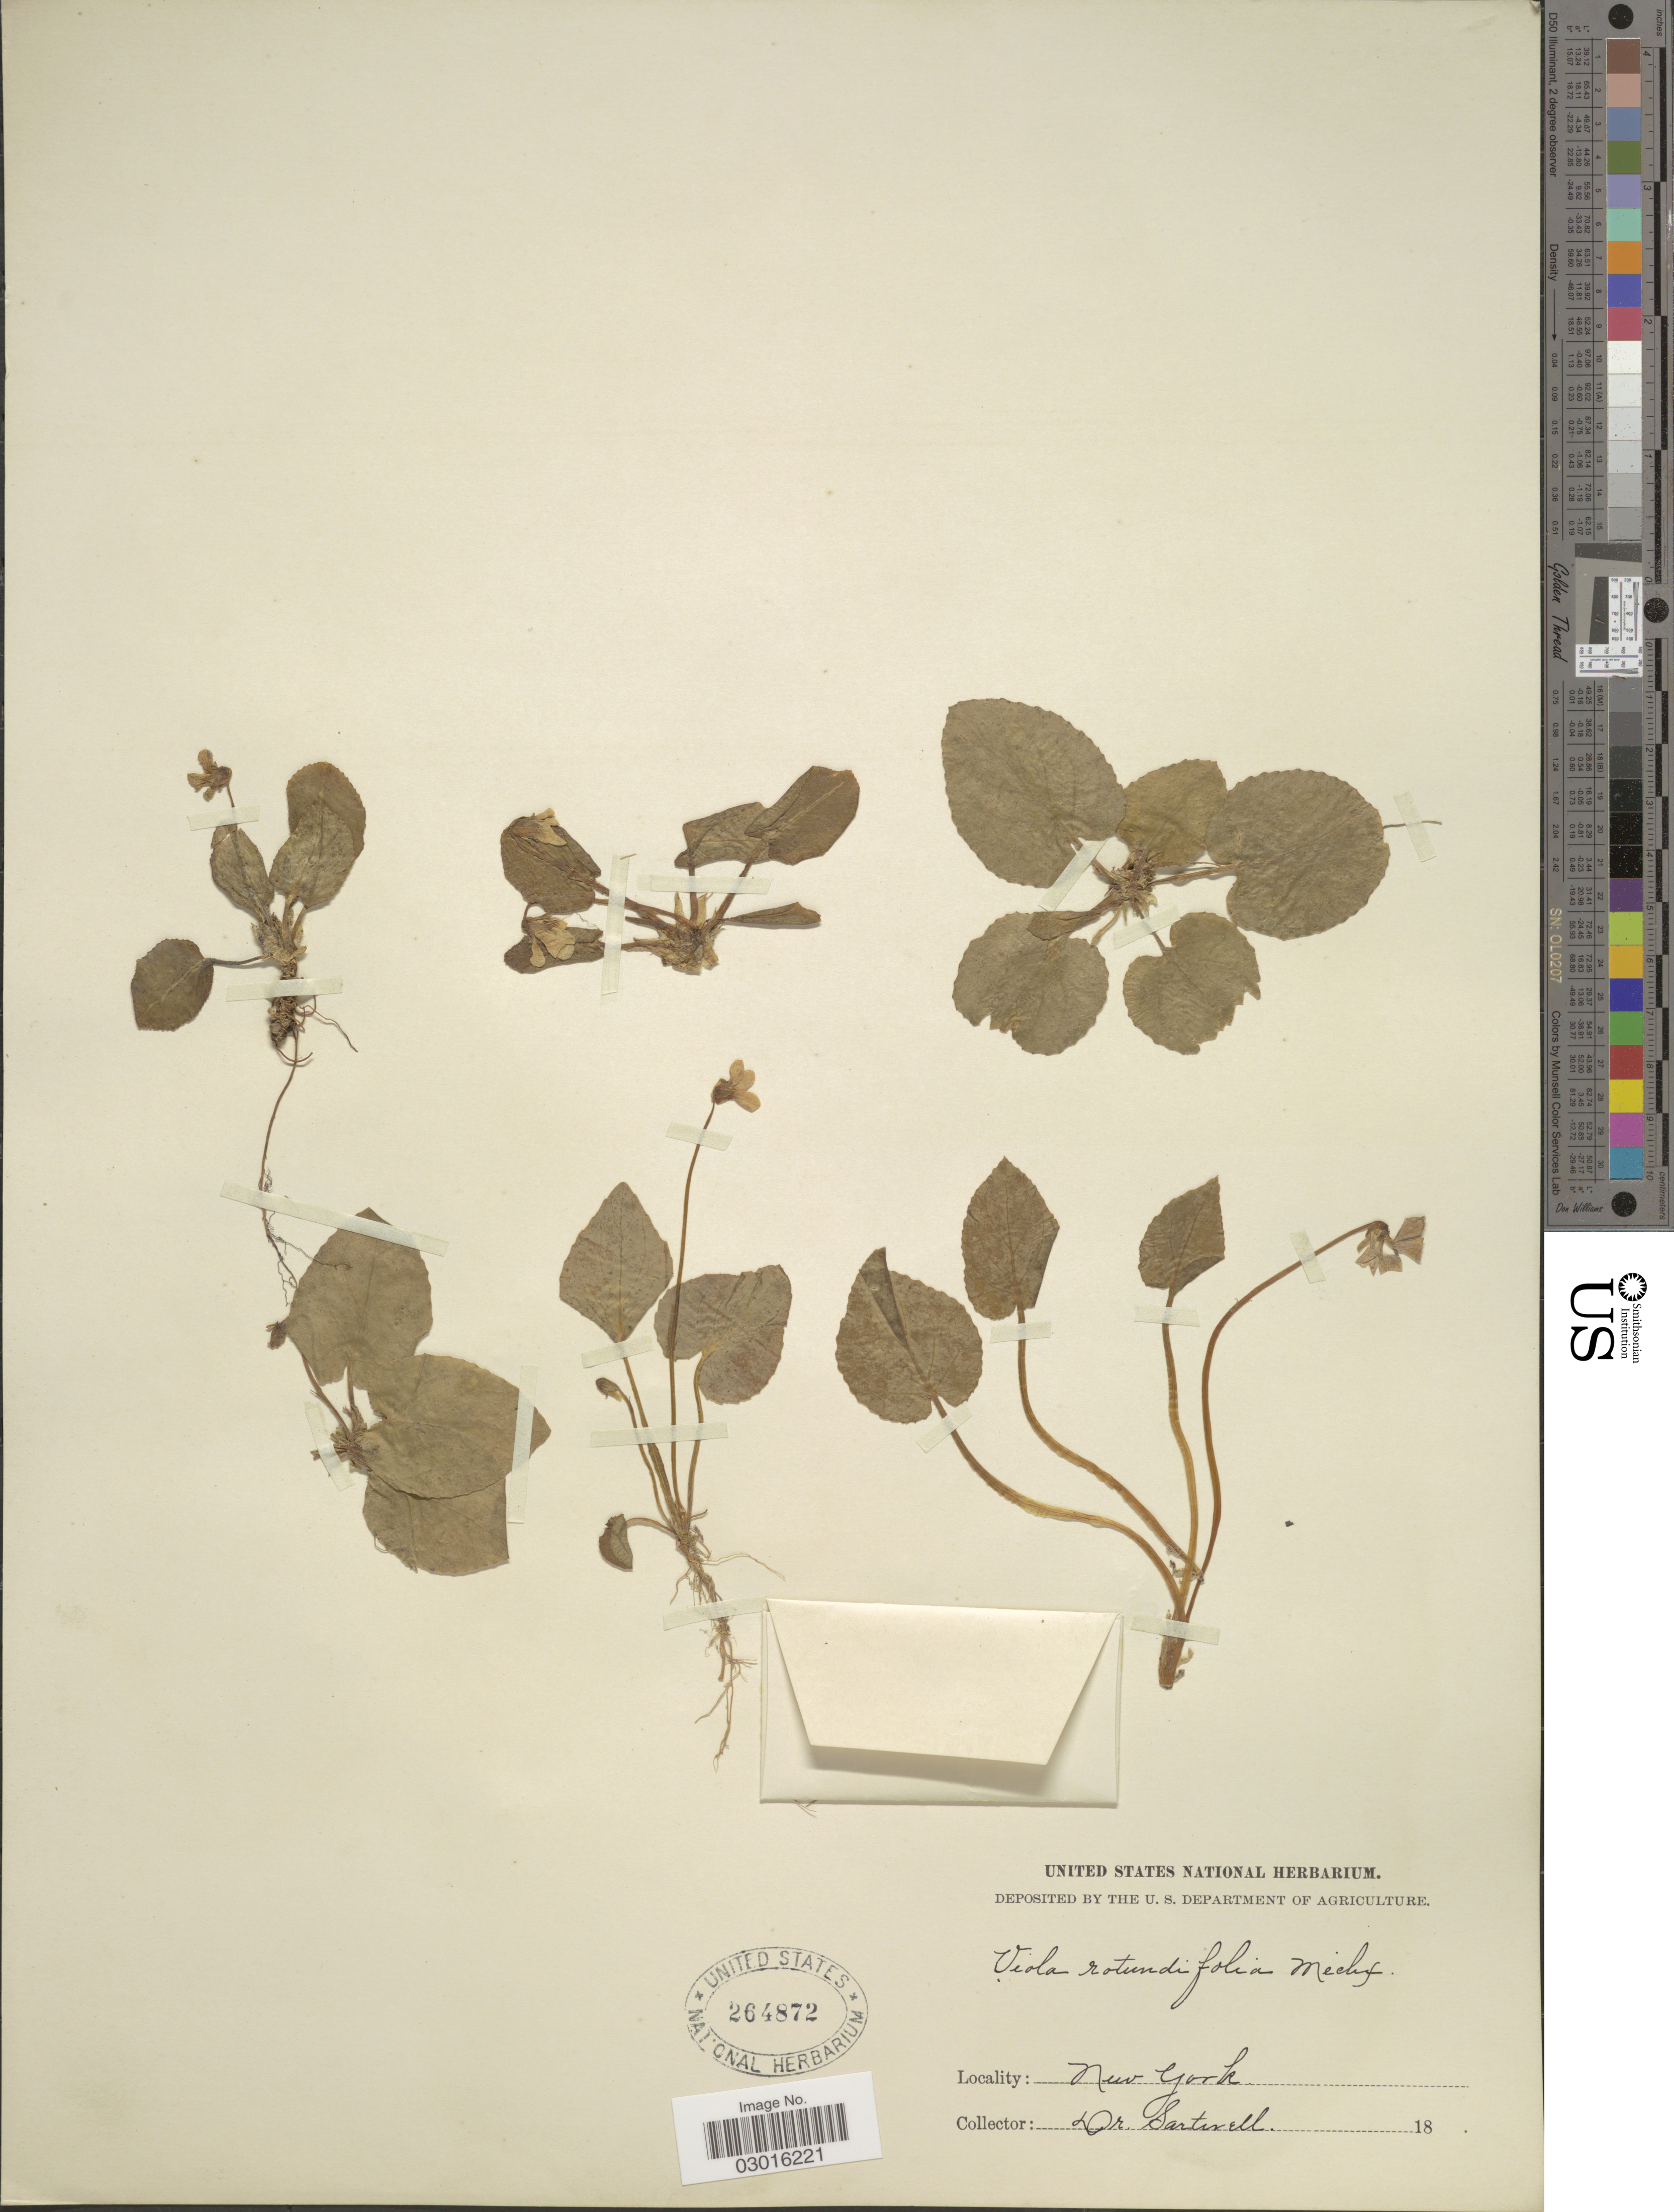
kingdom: Plantae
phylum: Tracheophyta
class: Magnoliopsida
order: Malpighiales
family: Violaceae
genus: Viola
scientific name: Viola rotundifolia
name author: Michx.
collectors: Sartwell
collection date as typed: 18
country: United States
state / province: New York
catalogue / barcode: US 264872